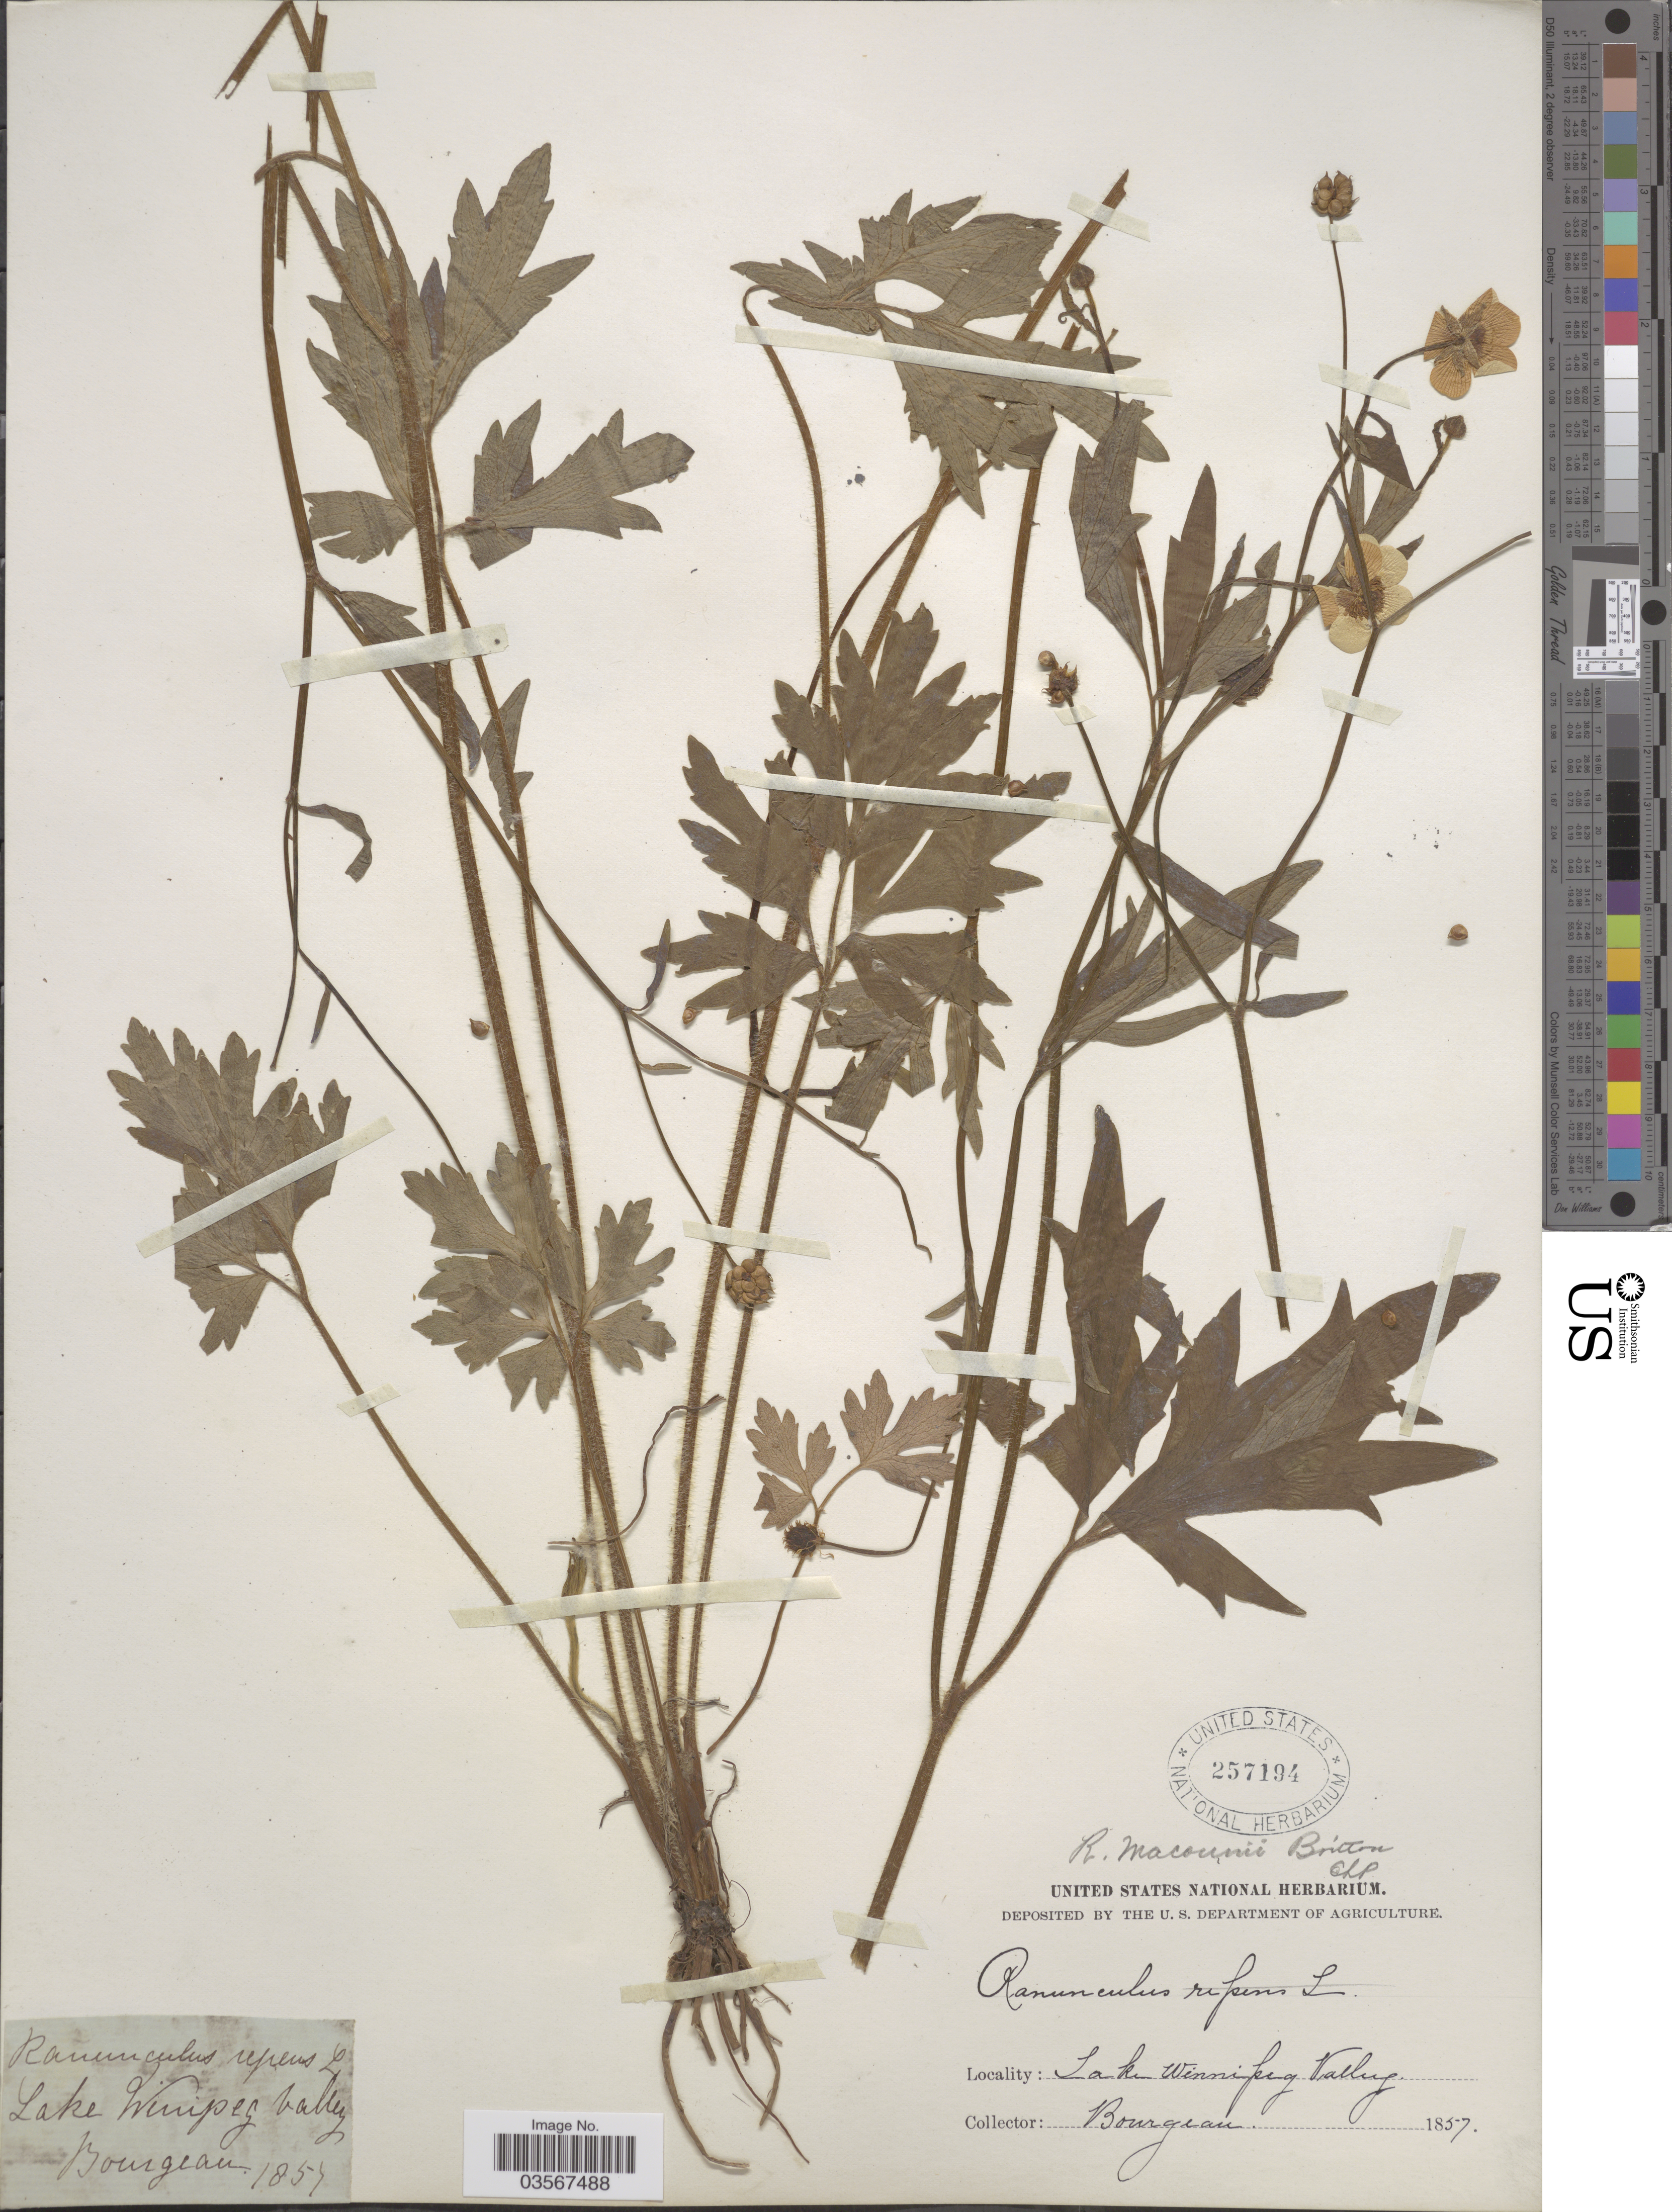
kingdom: Plantae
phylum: Tracheophyta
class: Magnoliopsida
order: Ranunculales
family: Ranunculaceae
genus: Ranunculus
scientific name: Ranunculus macounii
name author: Britton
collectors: -. Bourgeau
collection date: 1857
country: Canada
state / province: Manitoba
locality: Lake Winipeg Valley.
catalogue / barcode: US 257194